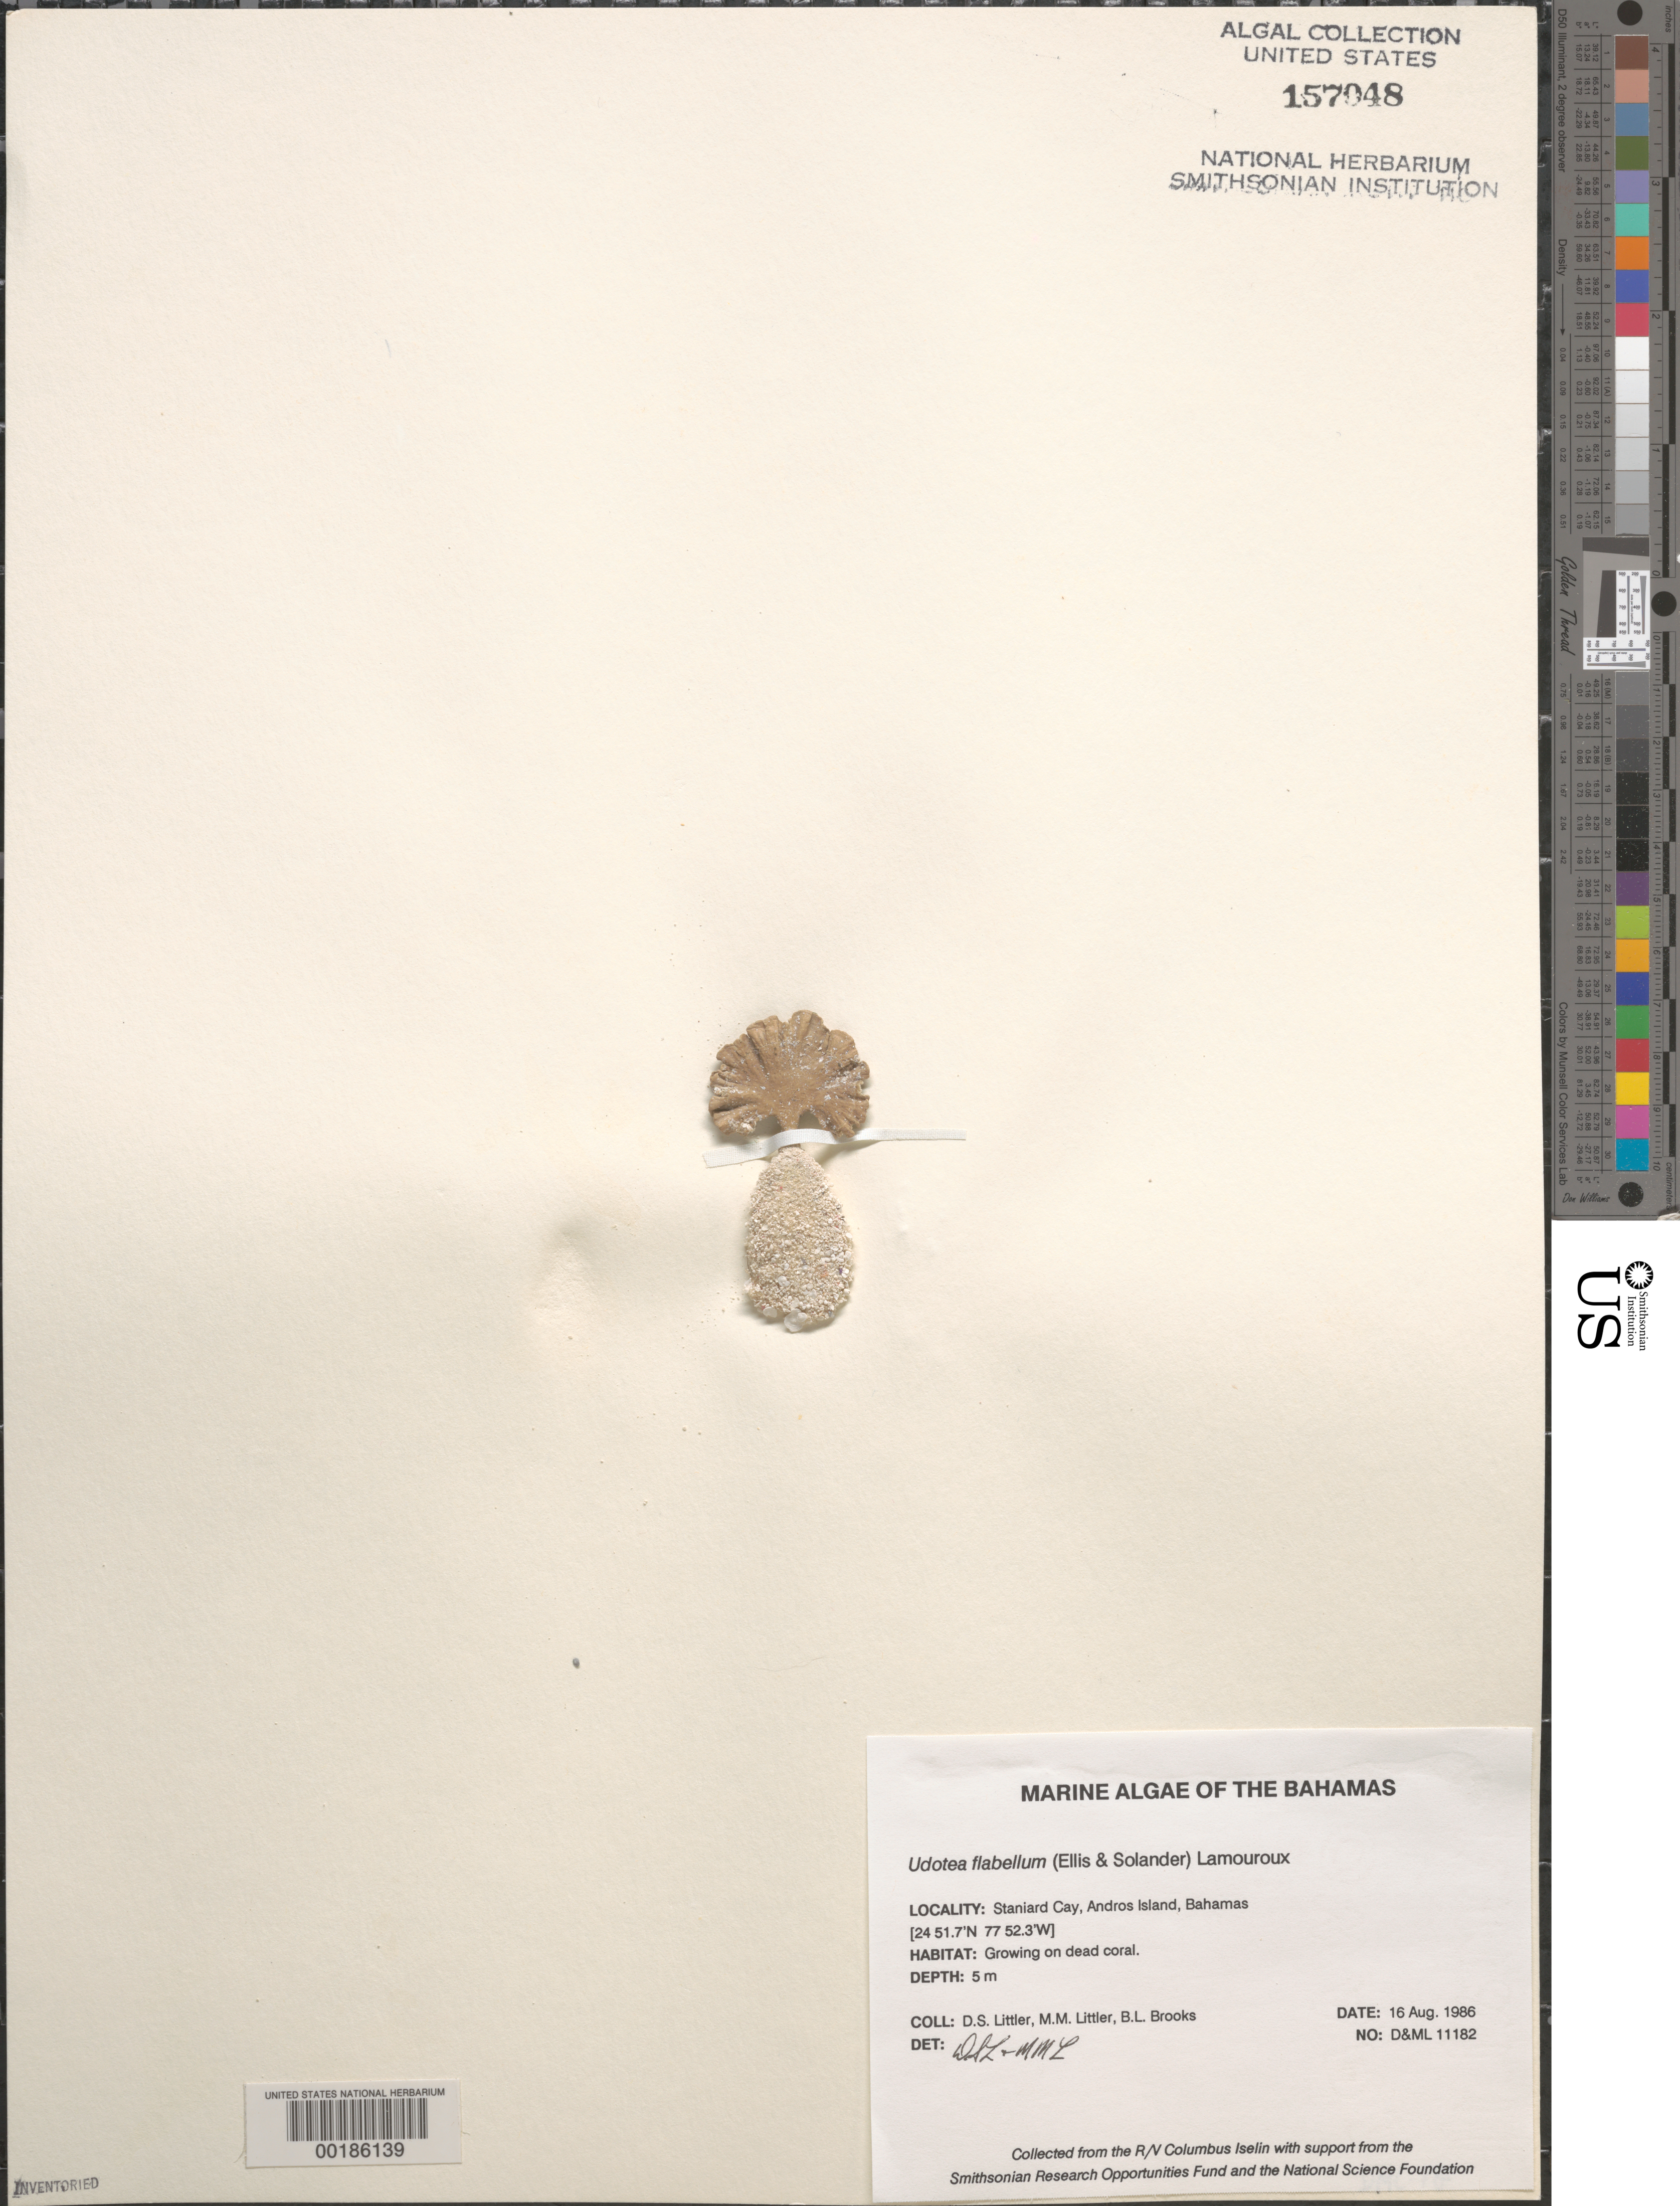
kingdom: Plantae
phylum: Chlorophyta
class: Ulvophyceae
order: Bryopsidales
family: Udoteaceae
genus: Udotea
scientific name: Udotea flabellum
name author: (J. Ellis & Sol.) M. Howe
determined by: Littler, D. S.; Littler, M. M.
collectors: D. S. Littler, M. M. Littler & B. Brooks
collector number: D&ML 11182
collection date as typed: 16 Aug 1986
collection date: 1986-08-16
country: Bahamas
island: Staniard Cay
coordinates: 24 51.7' N, 77 52.3' W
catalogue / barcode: US 157048